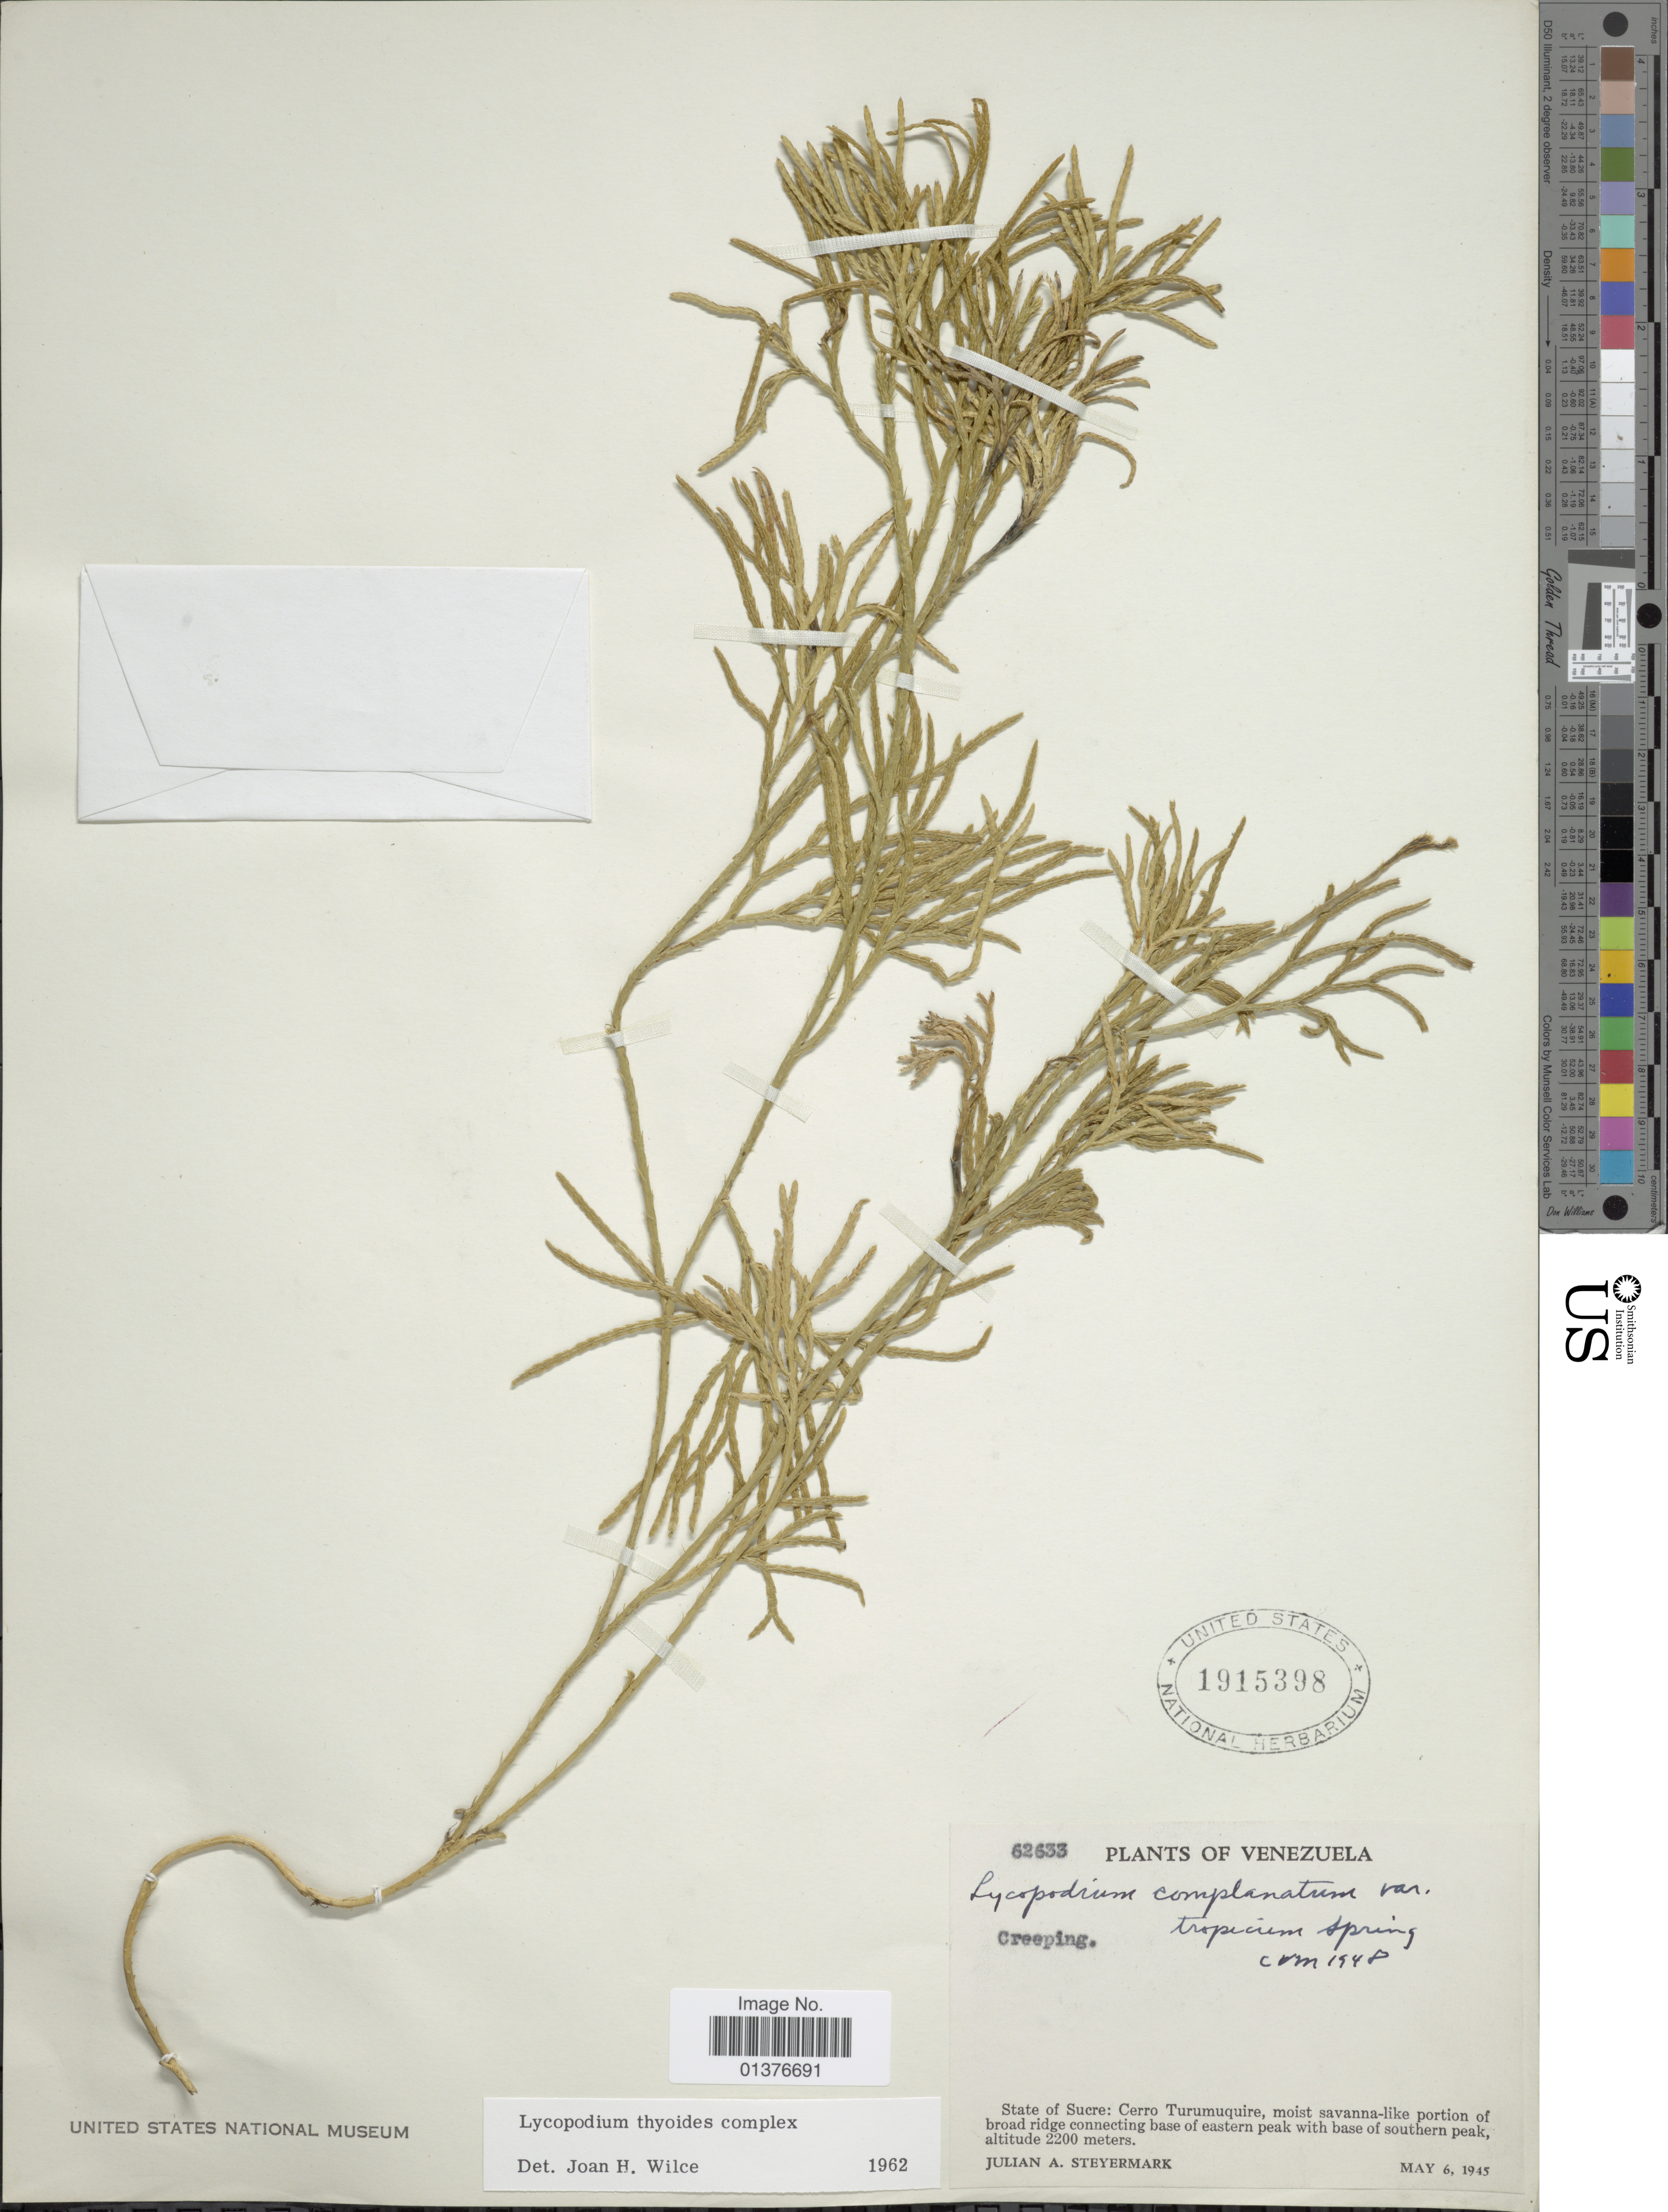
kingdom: Plantae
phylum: Tracheophyta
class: Lycopodiopsida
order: Lycopodiales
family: Lycopodiaceae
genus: Diphasiastrum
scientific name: Diphasiastrum thyoides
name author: (Humb. & Bonpl. ex Willd.) Holub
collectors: J. Steyermark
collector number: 62633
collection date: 1945-05-06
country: Venezuela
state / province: Sucre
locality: Cerro Turumuquire, moust savanna-like portion of broad ridge connecting base of eastern peak with base of southern peak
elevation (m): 2200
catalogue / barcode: US 1915398